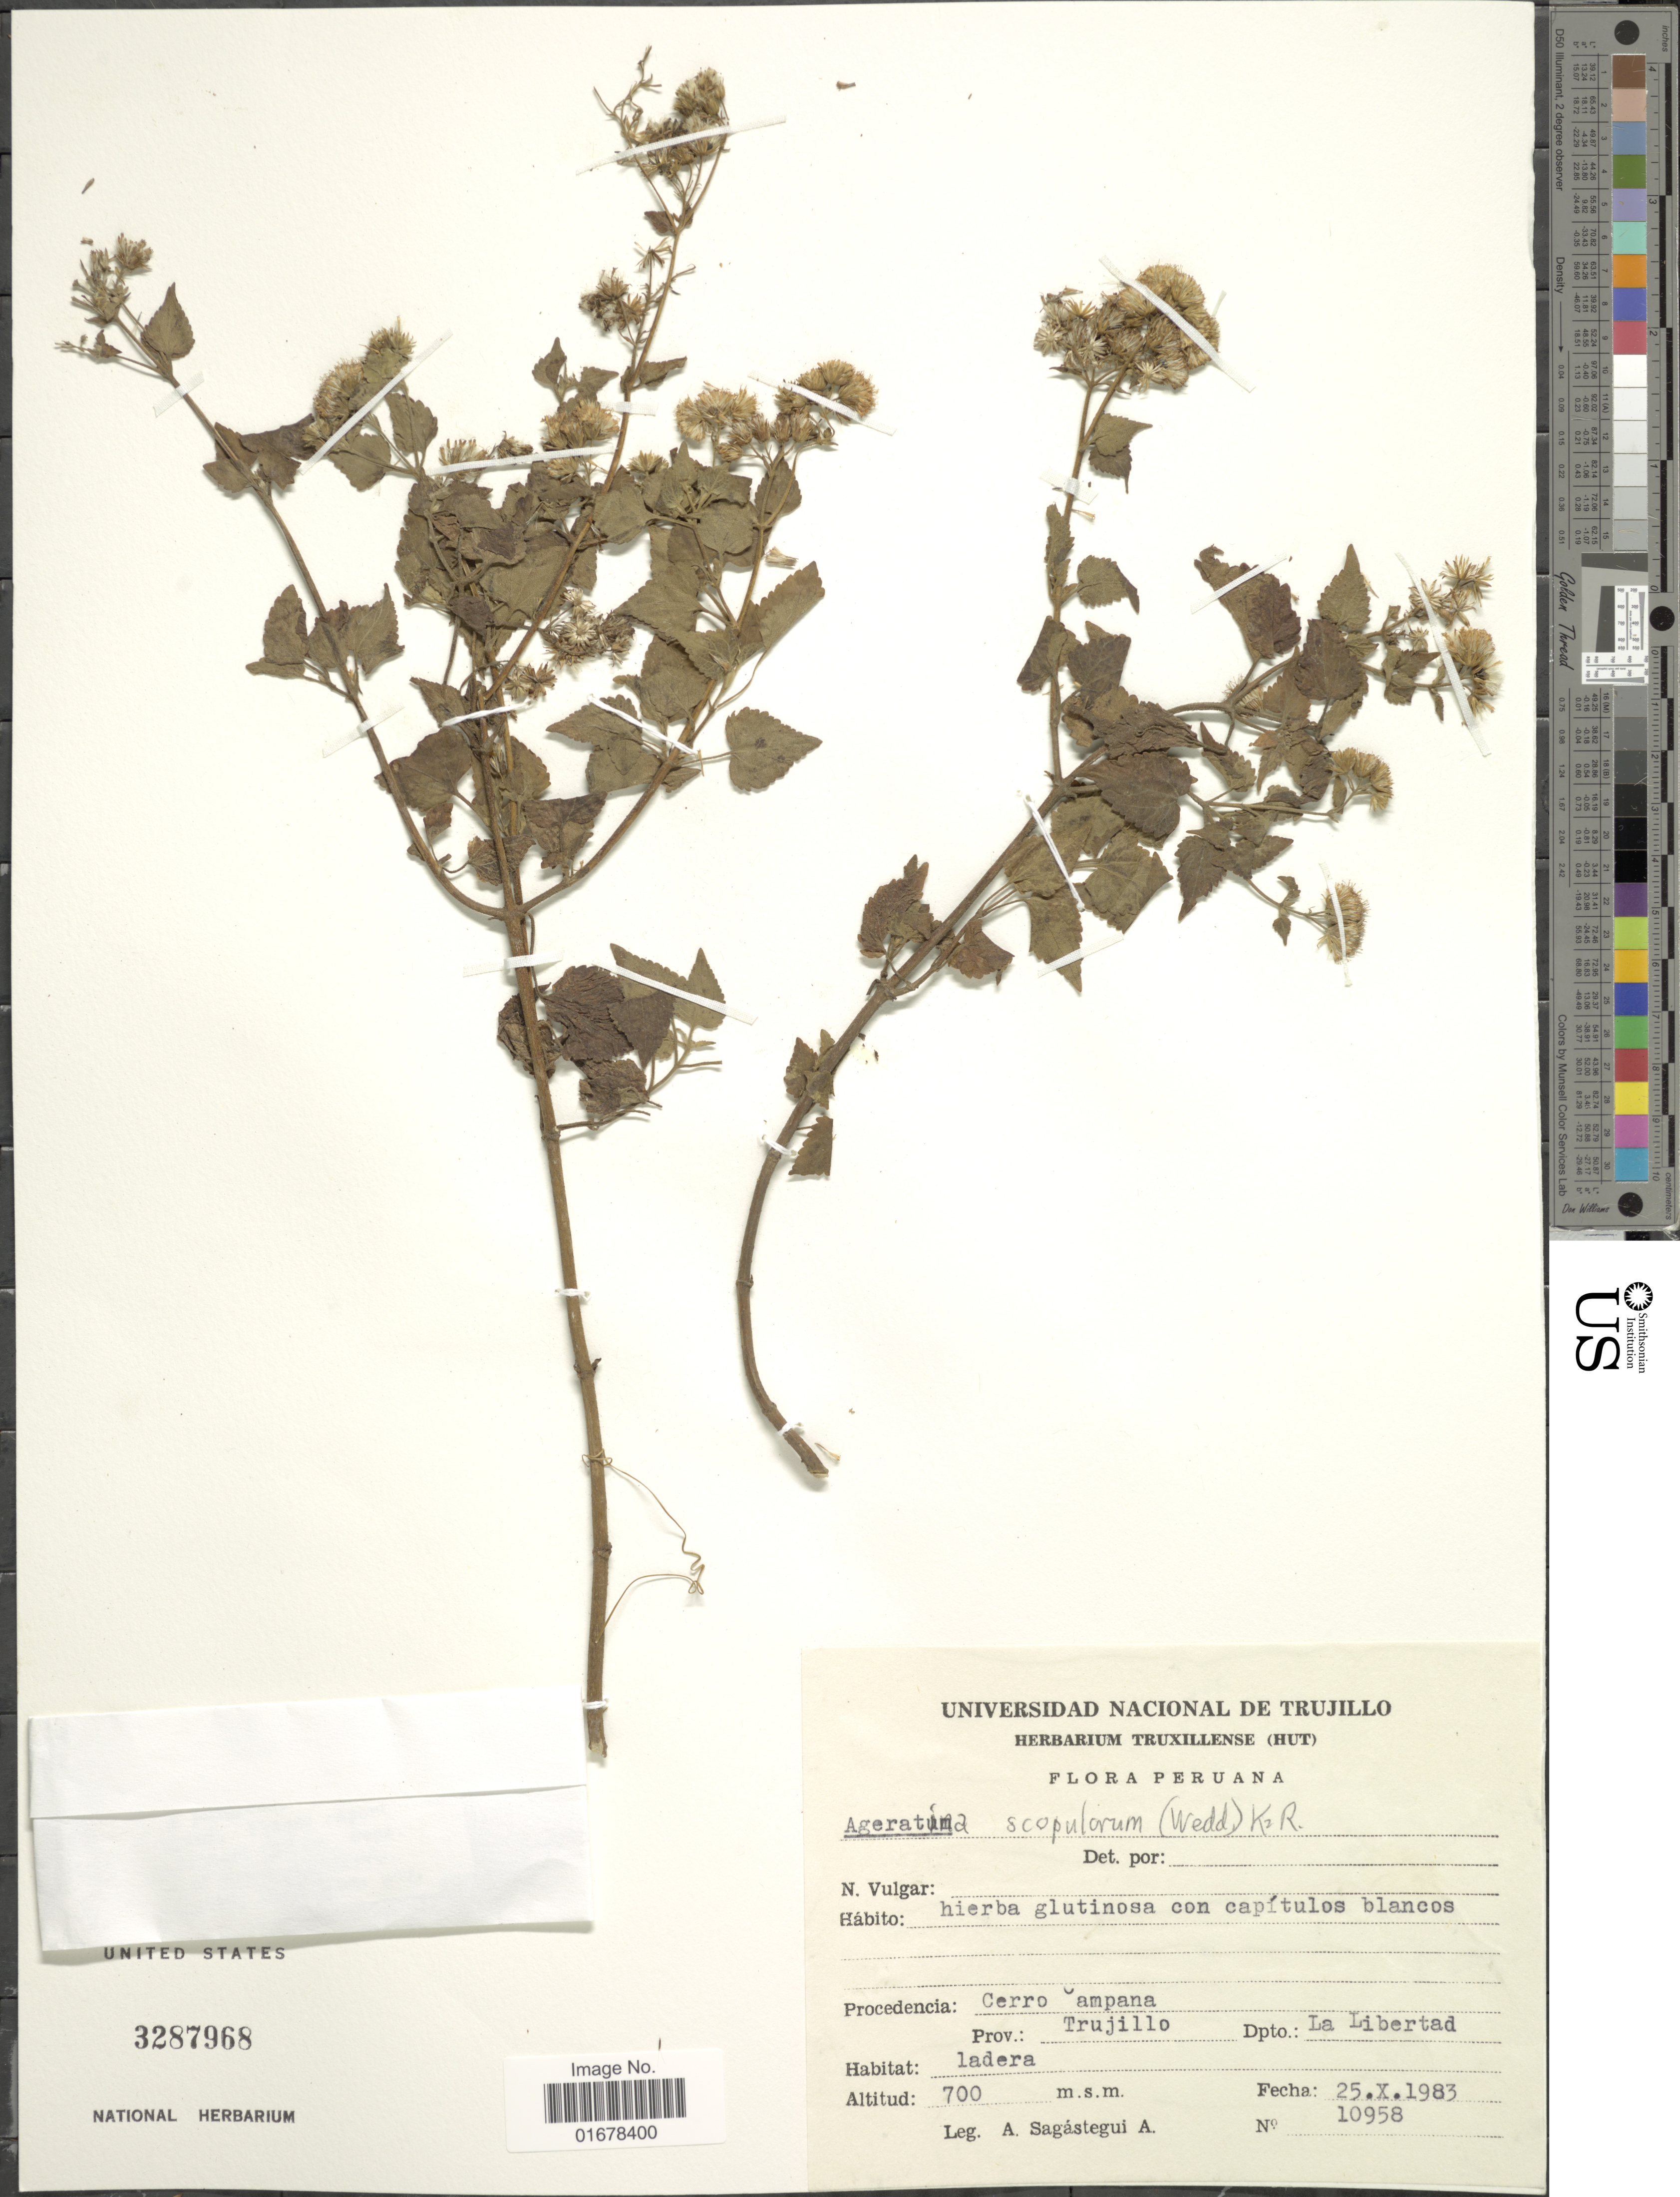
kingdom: Plantae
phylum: Tracheophyta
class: Magnoliopsida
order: Asterales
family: Asteraceae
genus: Ageratina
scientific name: Ageratina scopulorum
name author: (Wedd.) R.M. King & H. Rob.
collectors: A. Sagástegui A.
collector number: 10958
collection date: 1983-10-25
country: Peru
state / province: La Libertad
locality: Procedencia: Cerro Campana, Prov. Trujillo, Dpto.: La Libertad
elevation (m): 700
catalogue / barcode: US 3287968